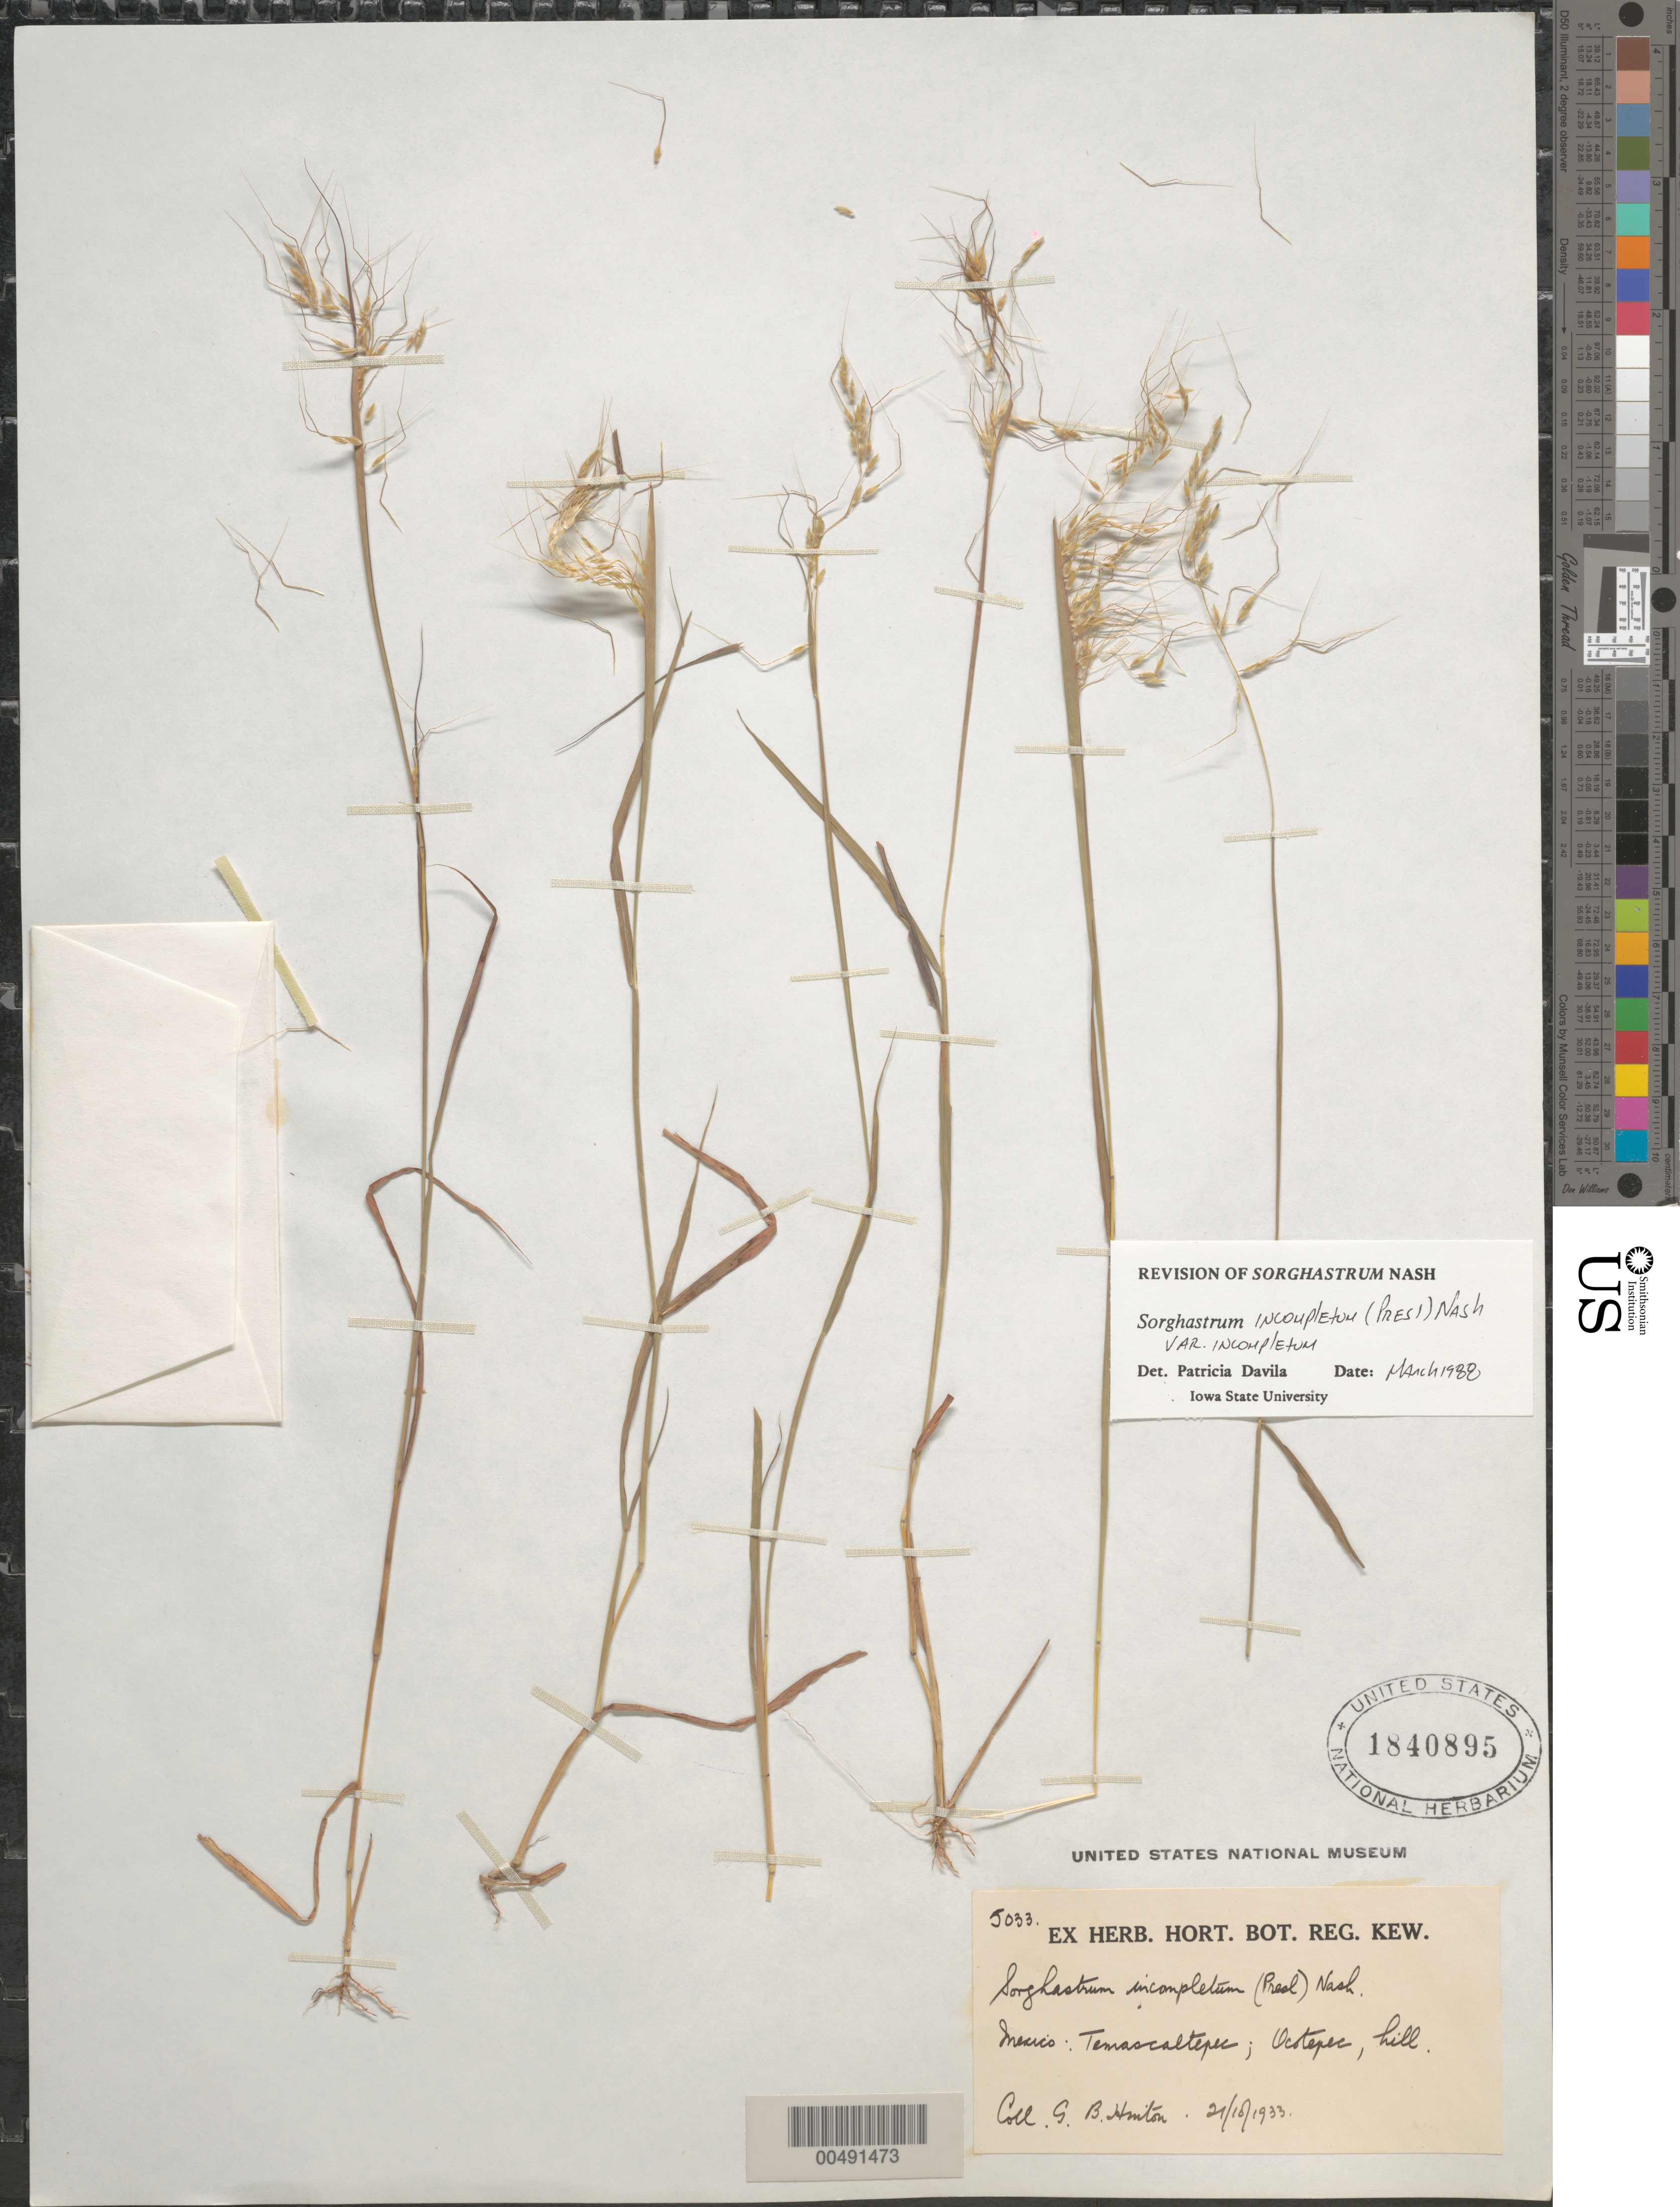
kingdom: Plantae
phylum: Tracheophyta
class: Liliopsida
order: Poales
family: Poaceae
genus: Sorghastrum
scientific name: Sorghastrum incompletum var. incompletum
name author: (J. Presl) Nash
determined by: Dávila, P. D.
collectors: G. B. Hinton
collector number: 5033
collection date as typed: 21 Oct 1933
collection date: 1933-10-21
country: Mexico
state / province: México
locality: Temascaltepec, Ocotepec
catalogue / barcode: US 1840895